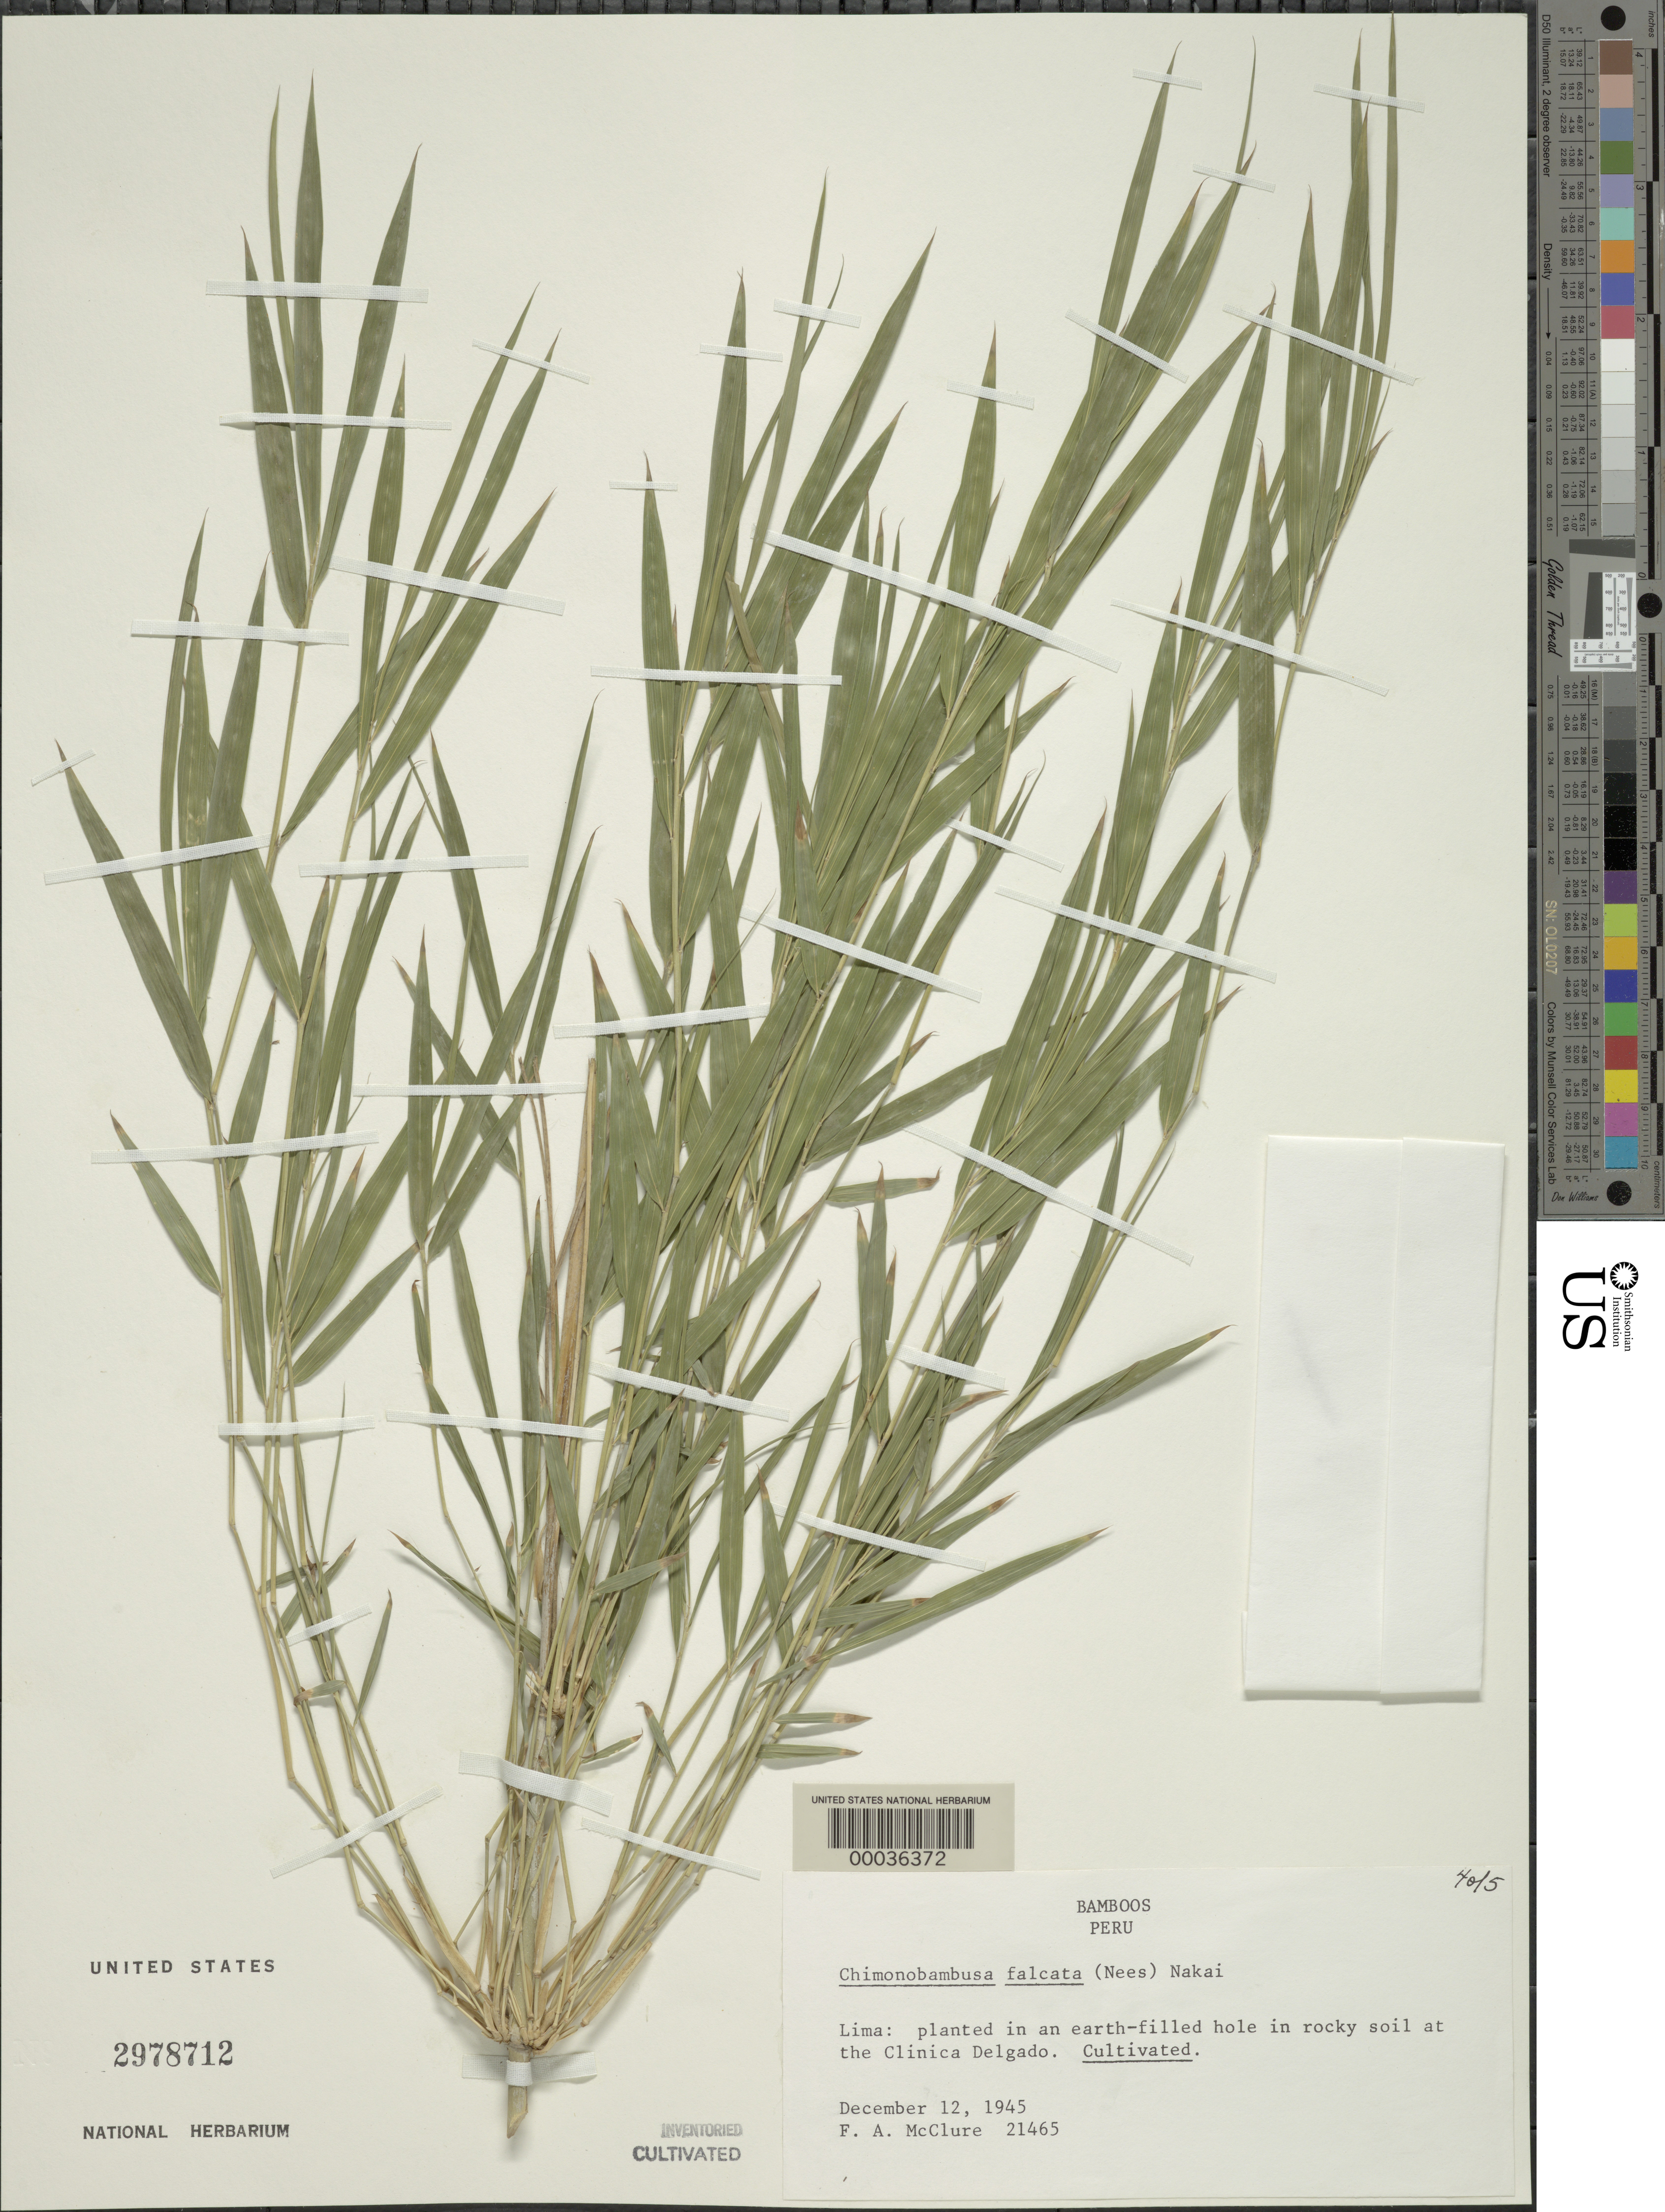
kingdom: Plantae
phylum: Tracheophyta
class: Liliopsida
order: Poales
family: Poaceae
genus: Drepanostachyum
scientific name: Drepanostachyum falconeri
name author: (Hook. f. ex Munro) Soderstr.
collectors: F. A. McClure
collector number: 21465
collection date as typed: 12 Dec 1945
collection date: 1945-12-12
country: Peru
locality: Lima, Clínica Delgado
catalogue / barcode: US 2978712